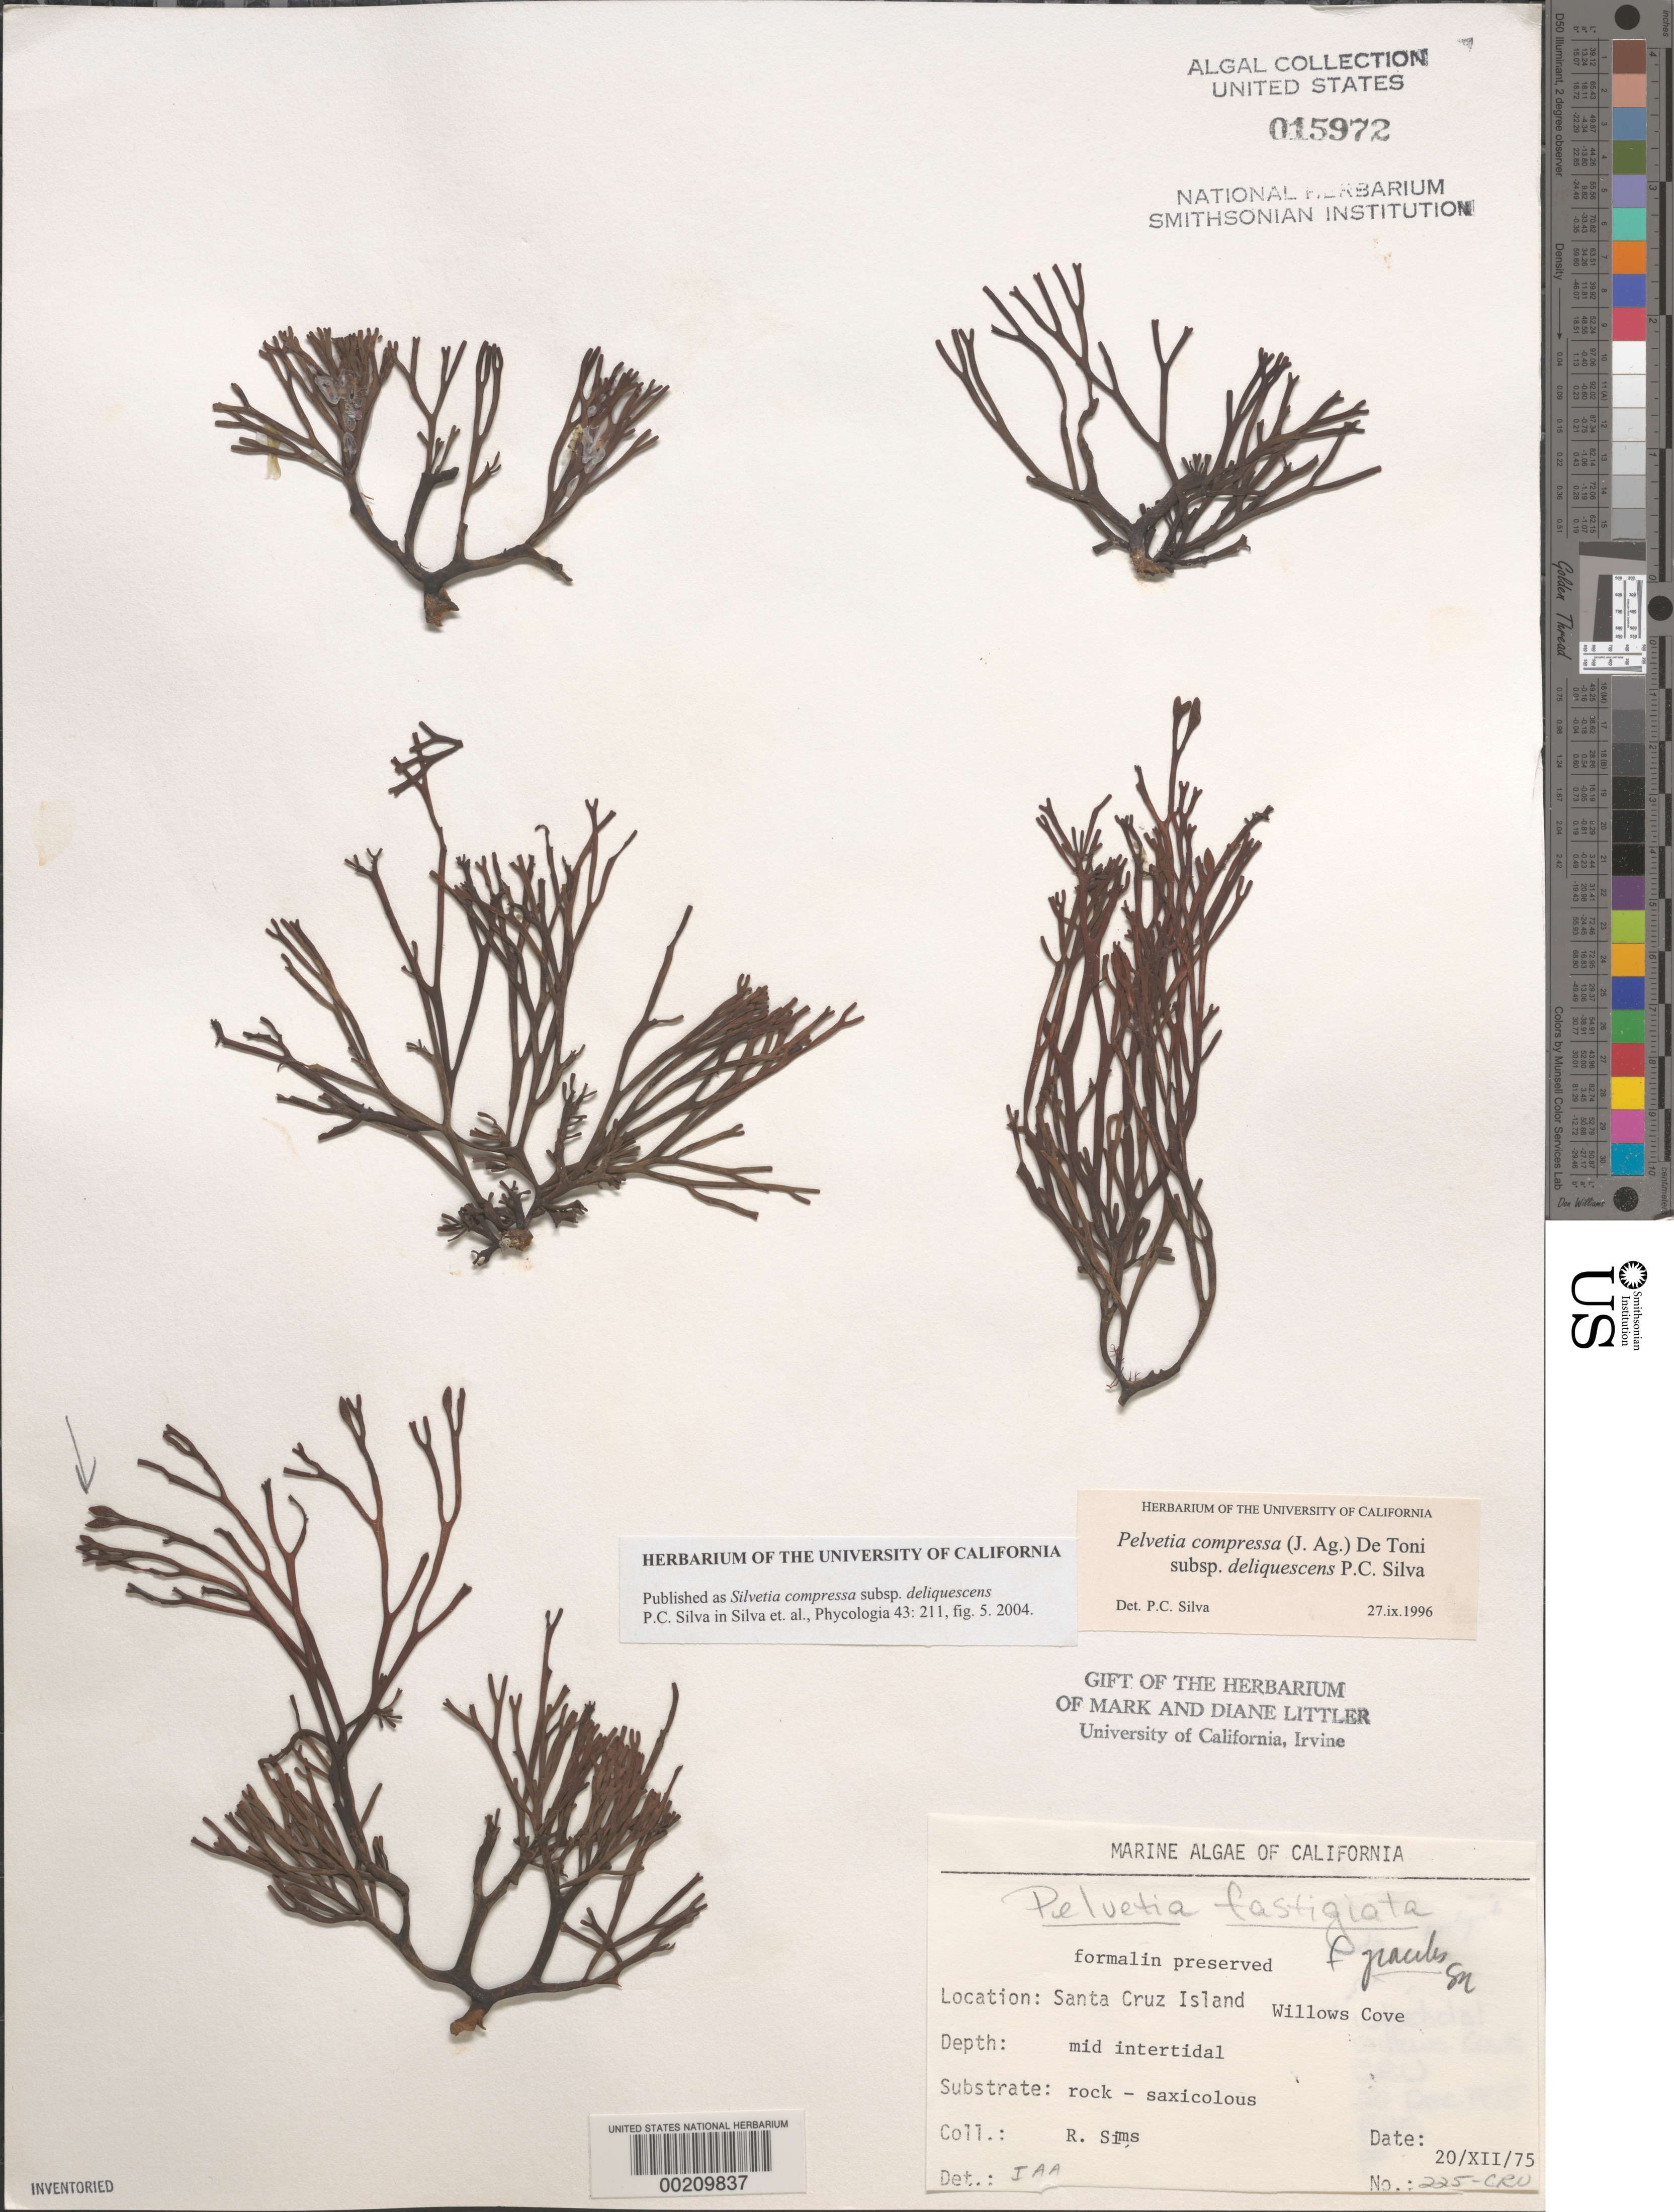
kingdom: Chromista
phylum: Ochrophyta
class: Phaeophyceae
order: Fucales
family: Fucaceae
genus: Silvetia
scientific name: Silvetia compressa subsp. deliquescens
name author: P.C. Silva in P.C. Silva et al.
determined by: Silva, P. C.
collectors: R. H. Sims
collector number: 225-CRU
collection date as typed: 20 Dec 1975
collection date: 1975-12-20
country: United States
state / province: California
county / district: Santa Barbara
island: Santa Cruz Island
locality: Willows Cove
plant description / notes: BLM-SOCALBIGHT Rocky Intertidal Survey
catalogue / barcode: US 15972